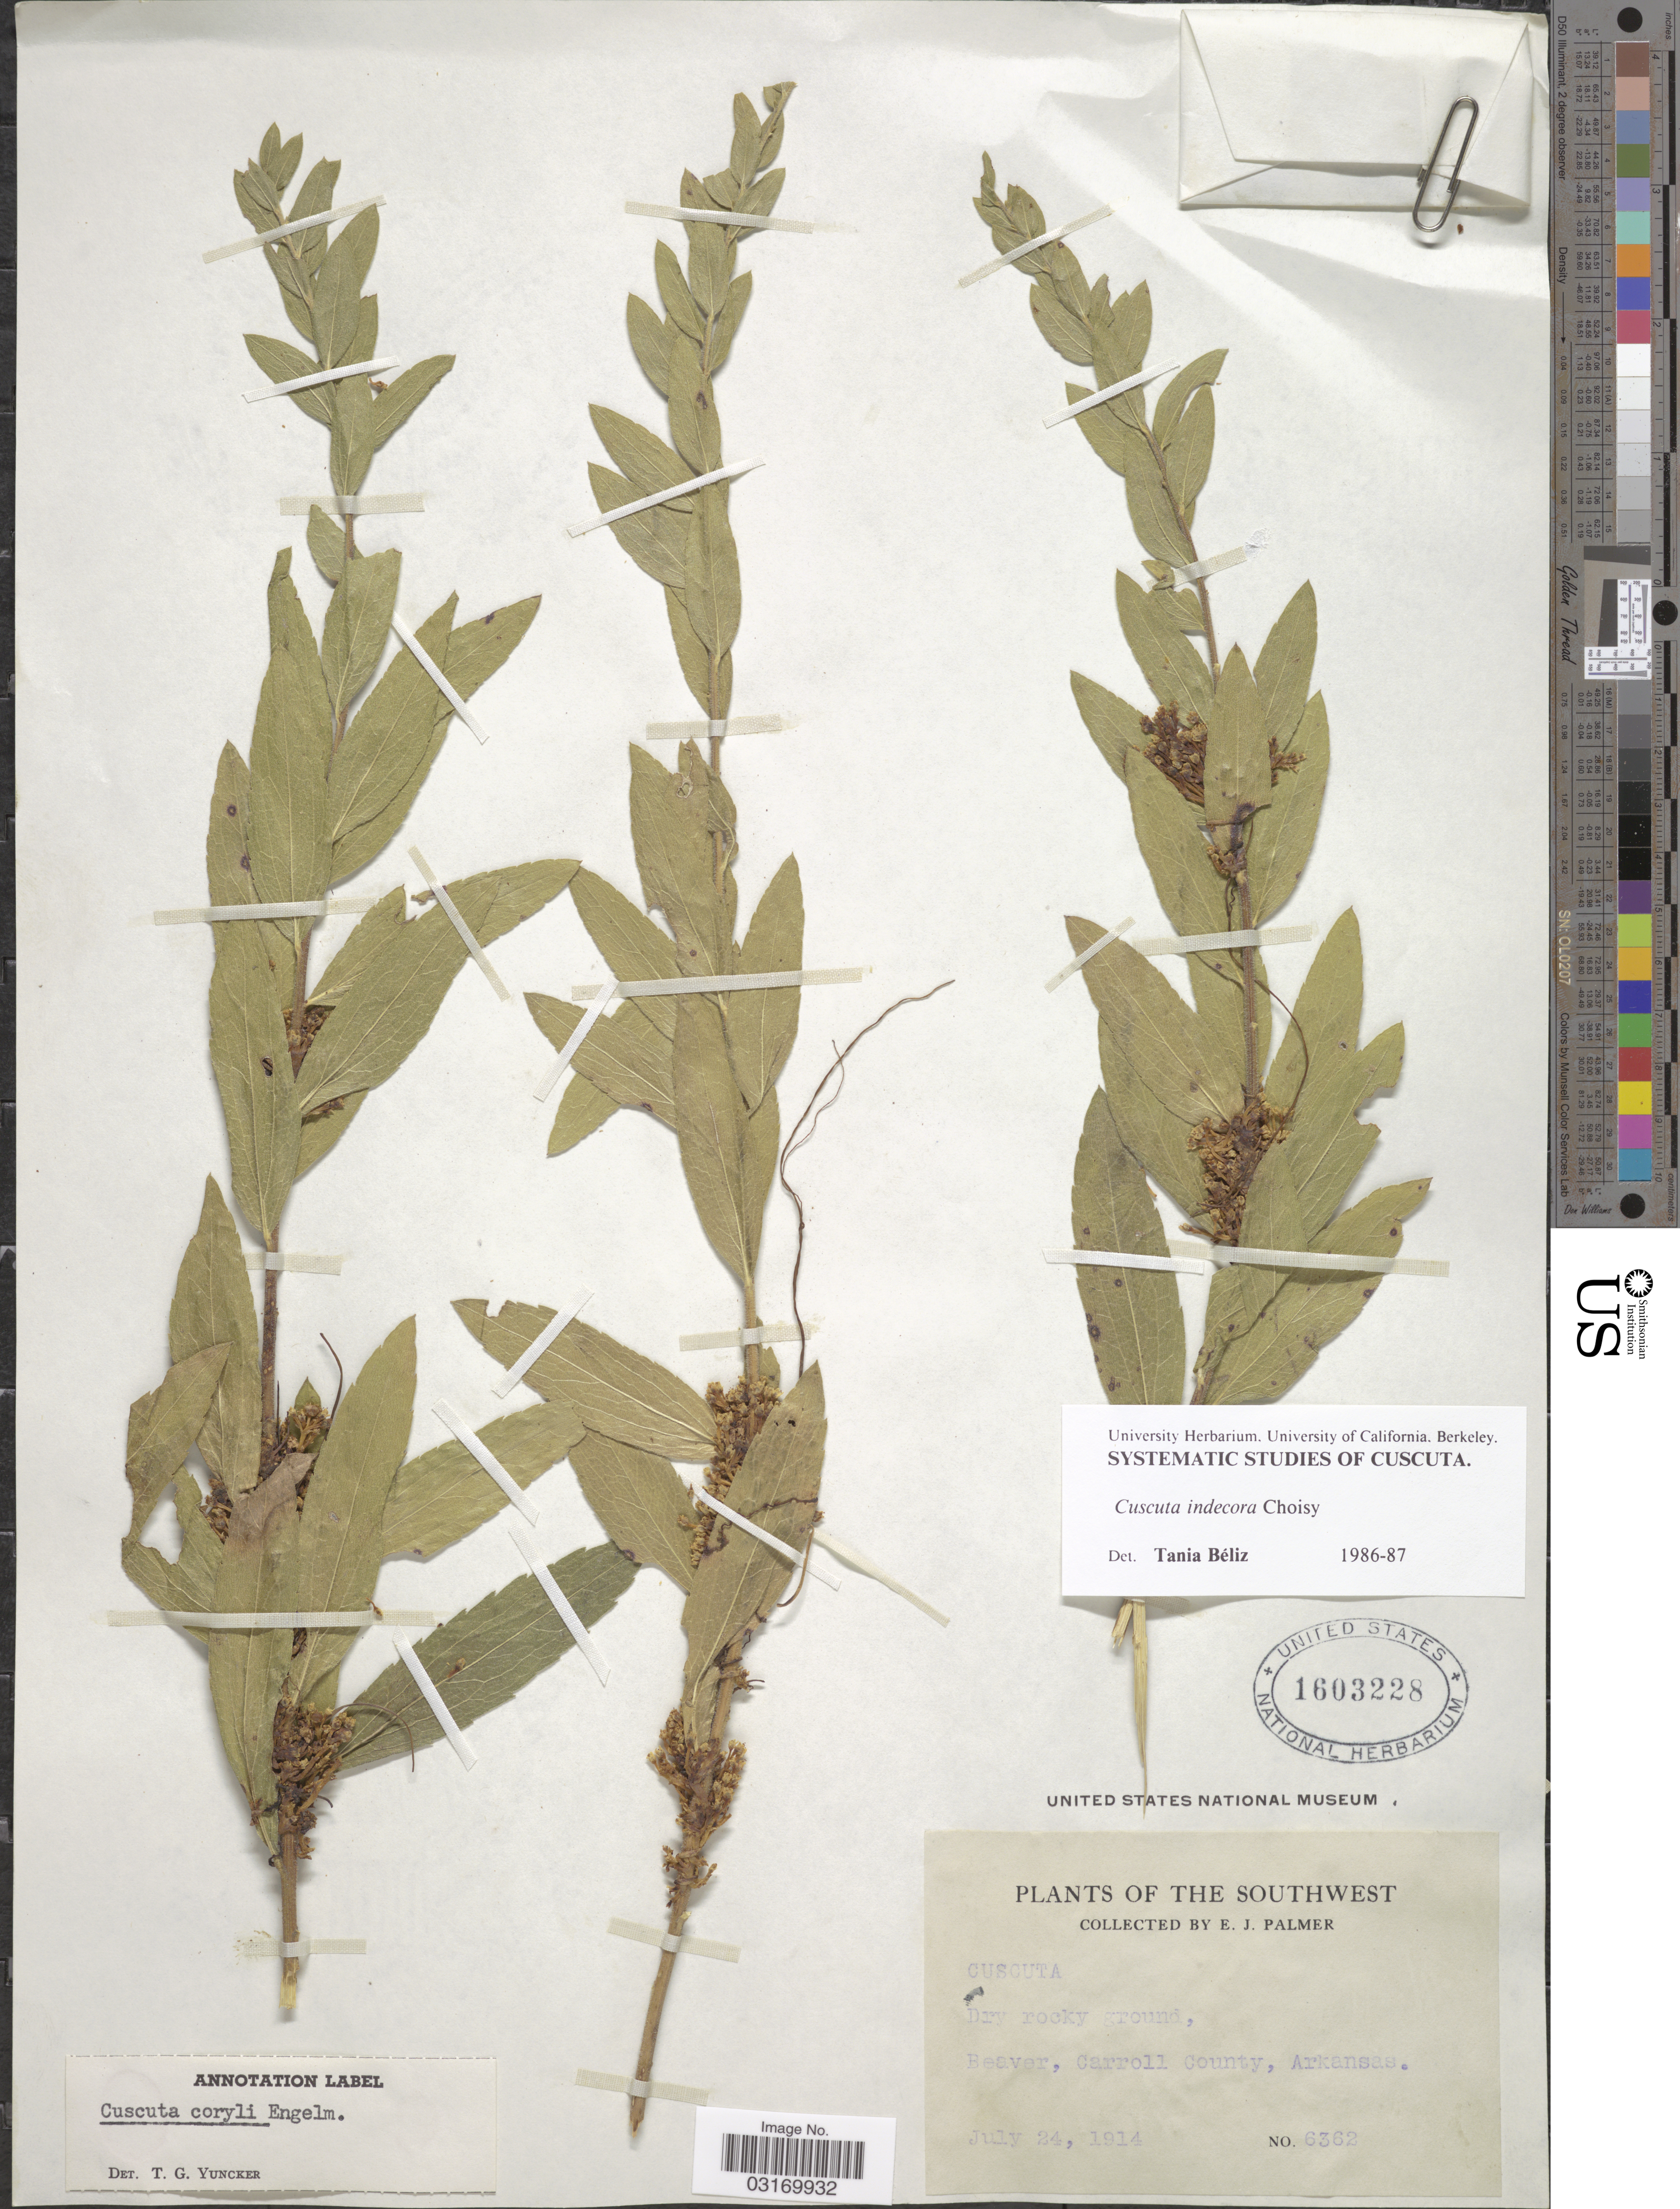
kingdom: Plantae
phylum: Tracheophyta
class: Magnoliopsida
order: Solanales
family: Convolvulaceae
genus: Cuscuta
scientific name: Cuscuta indecora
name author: Choisy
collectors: E. J. Palmer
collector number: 6362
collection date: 1914-07-24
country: United States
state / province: Arkansas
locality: The Southwest. Beaver, Carroll County.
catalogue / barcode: US 1603228